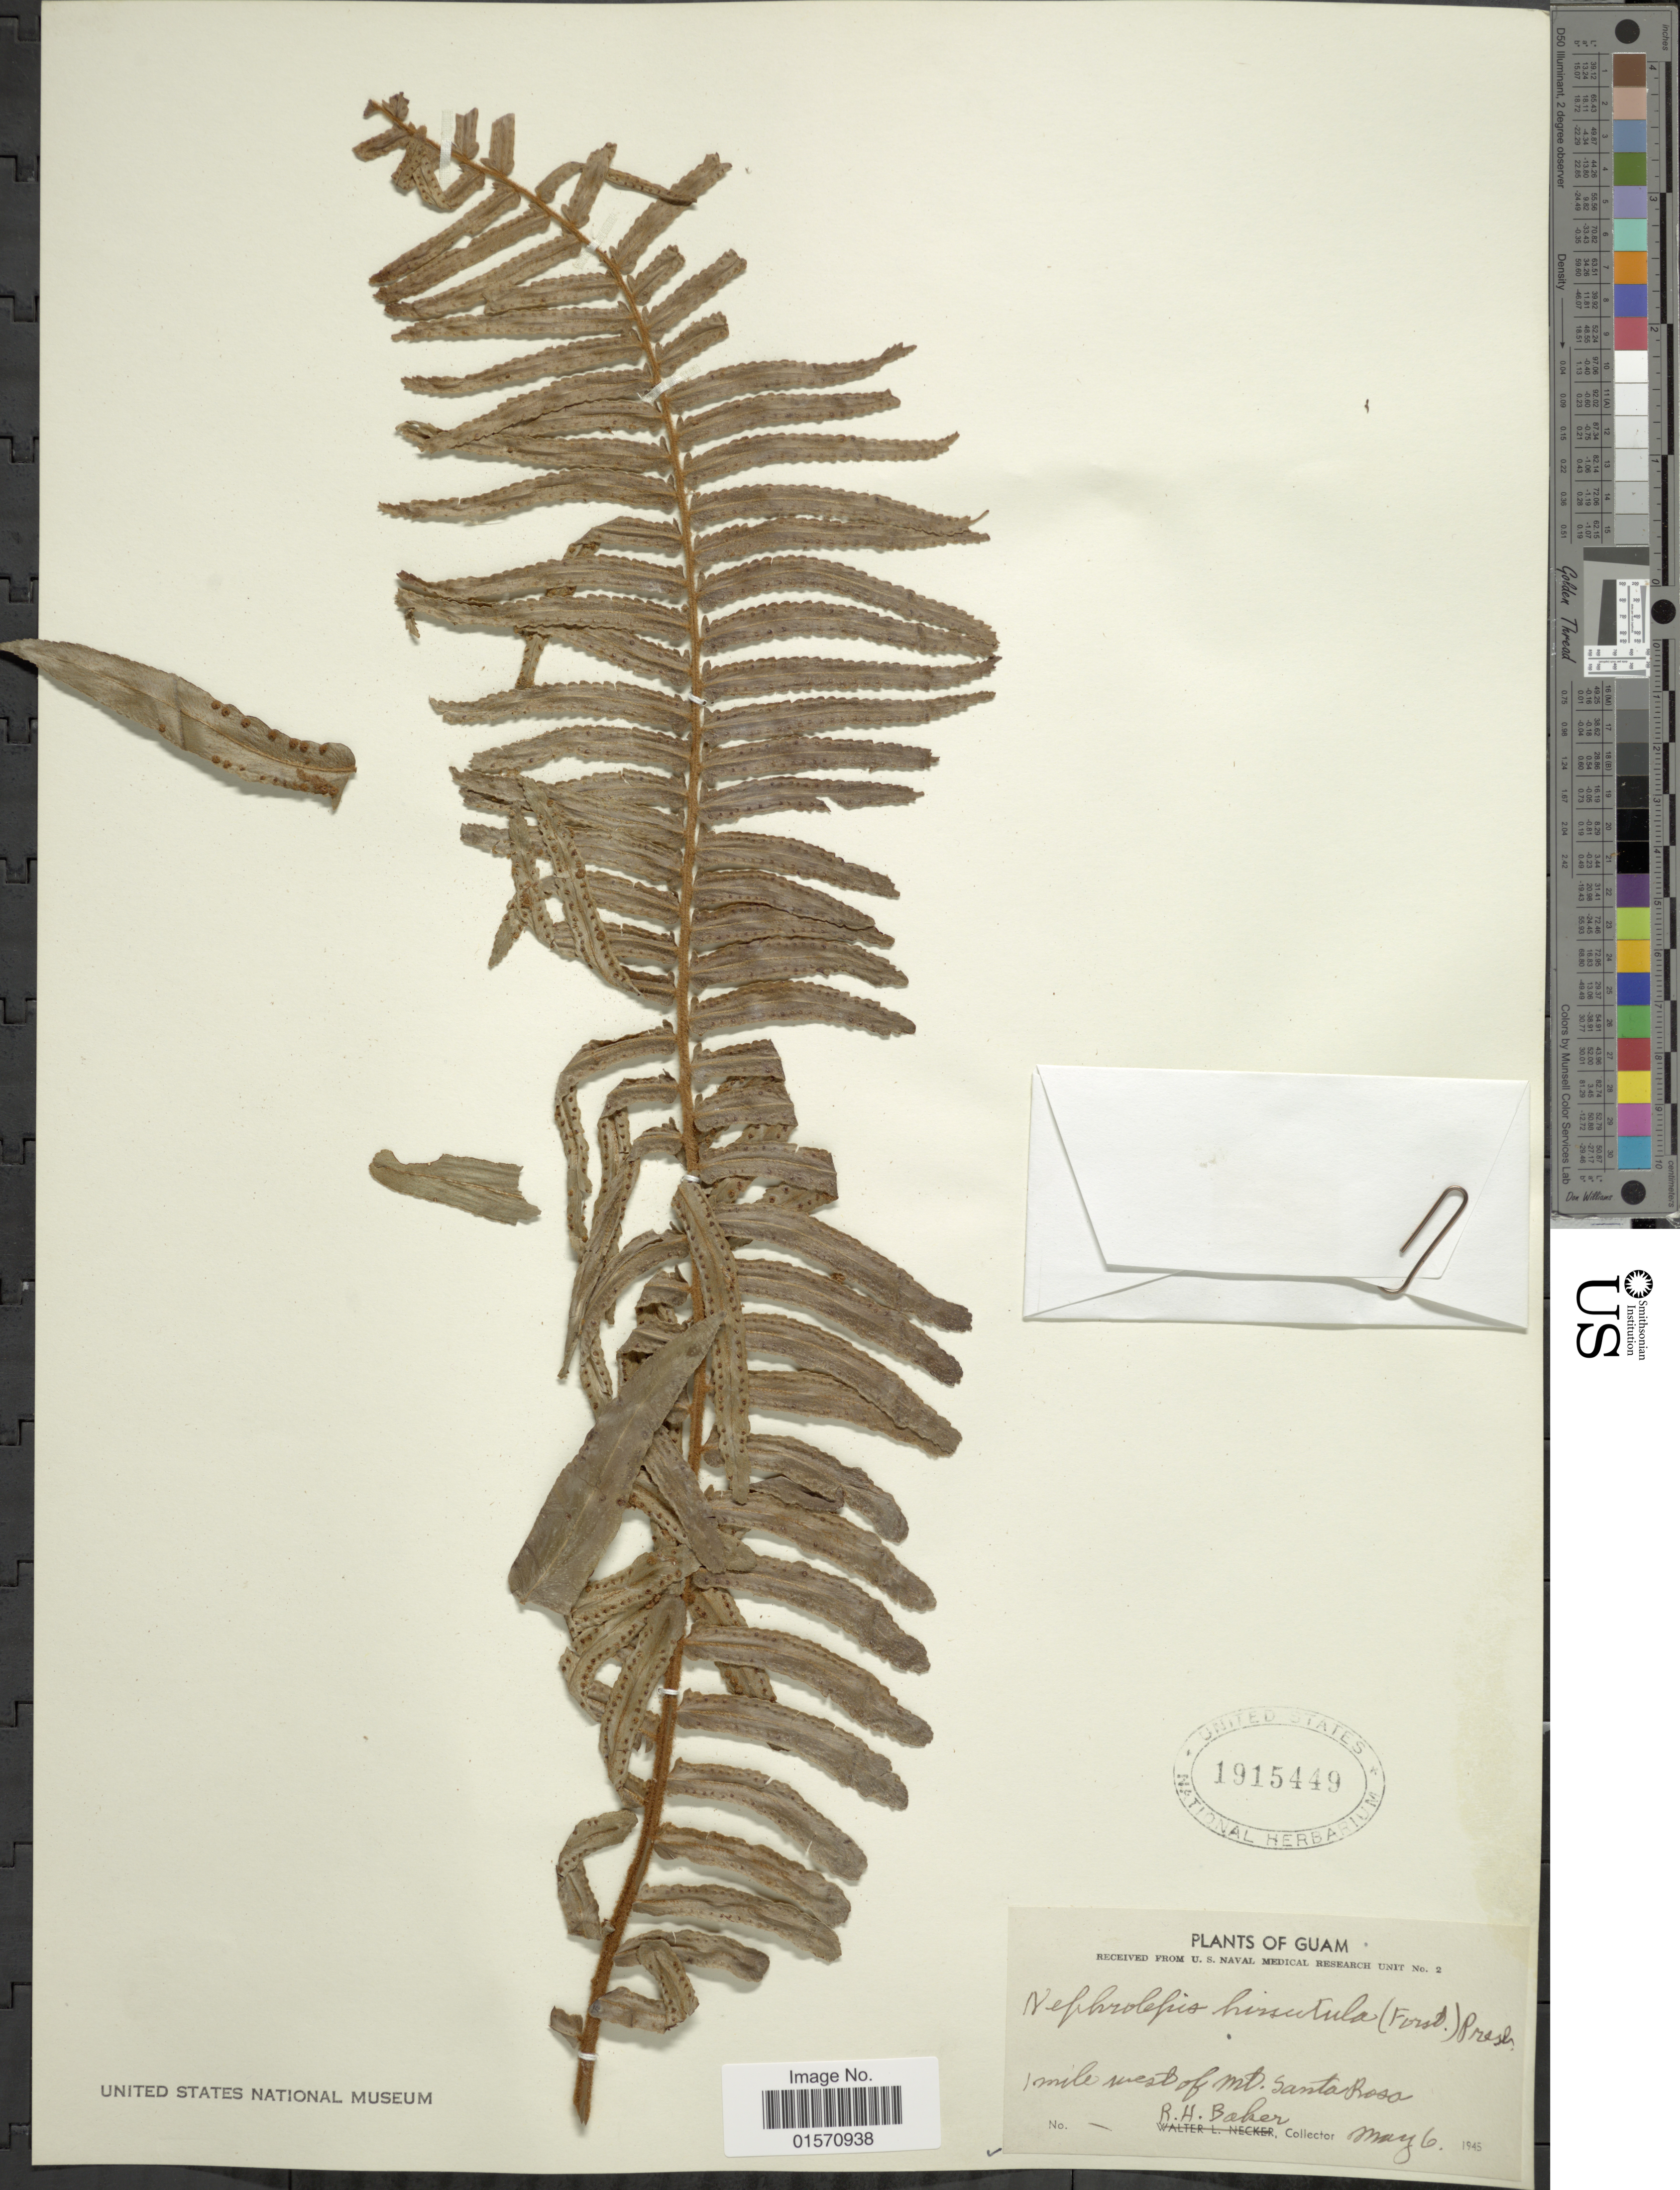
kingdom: Plantae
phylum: Tracheophyta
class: Polypodiopsida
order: Polypodiales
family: Nephrolepidaceae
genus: Nephrolepis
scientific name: Nephrolepis hirsutula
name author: (G. Forst.) C. Presl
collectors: R. H. Baker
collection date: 1945-05-06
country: Guam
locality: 1 mile west of Mt. Santa Rosa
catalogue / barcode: US 1915449